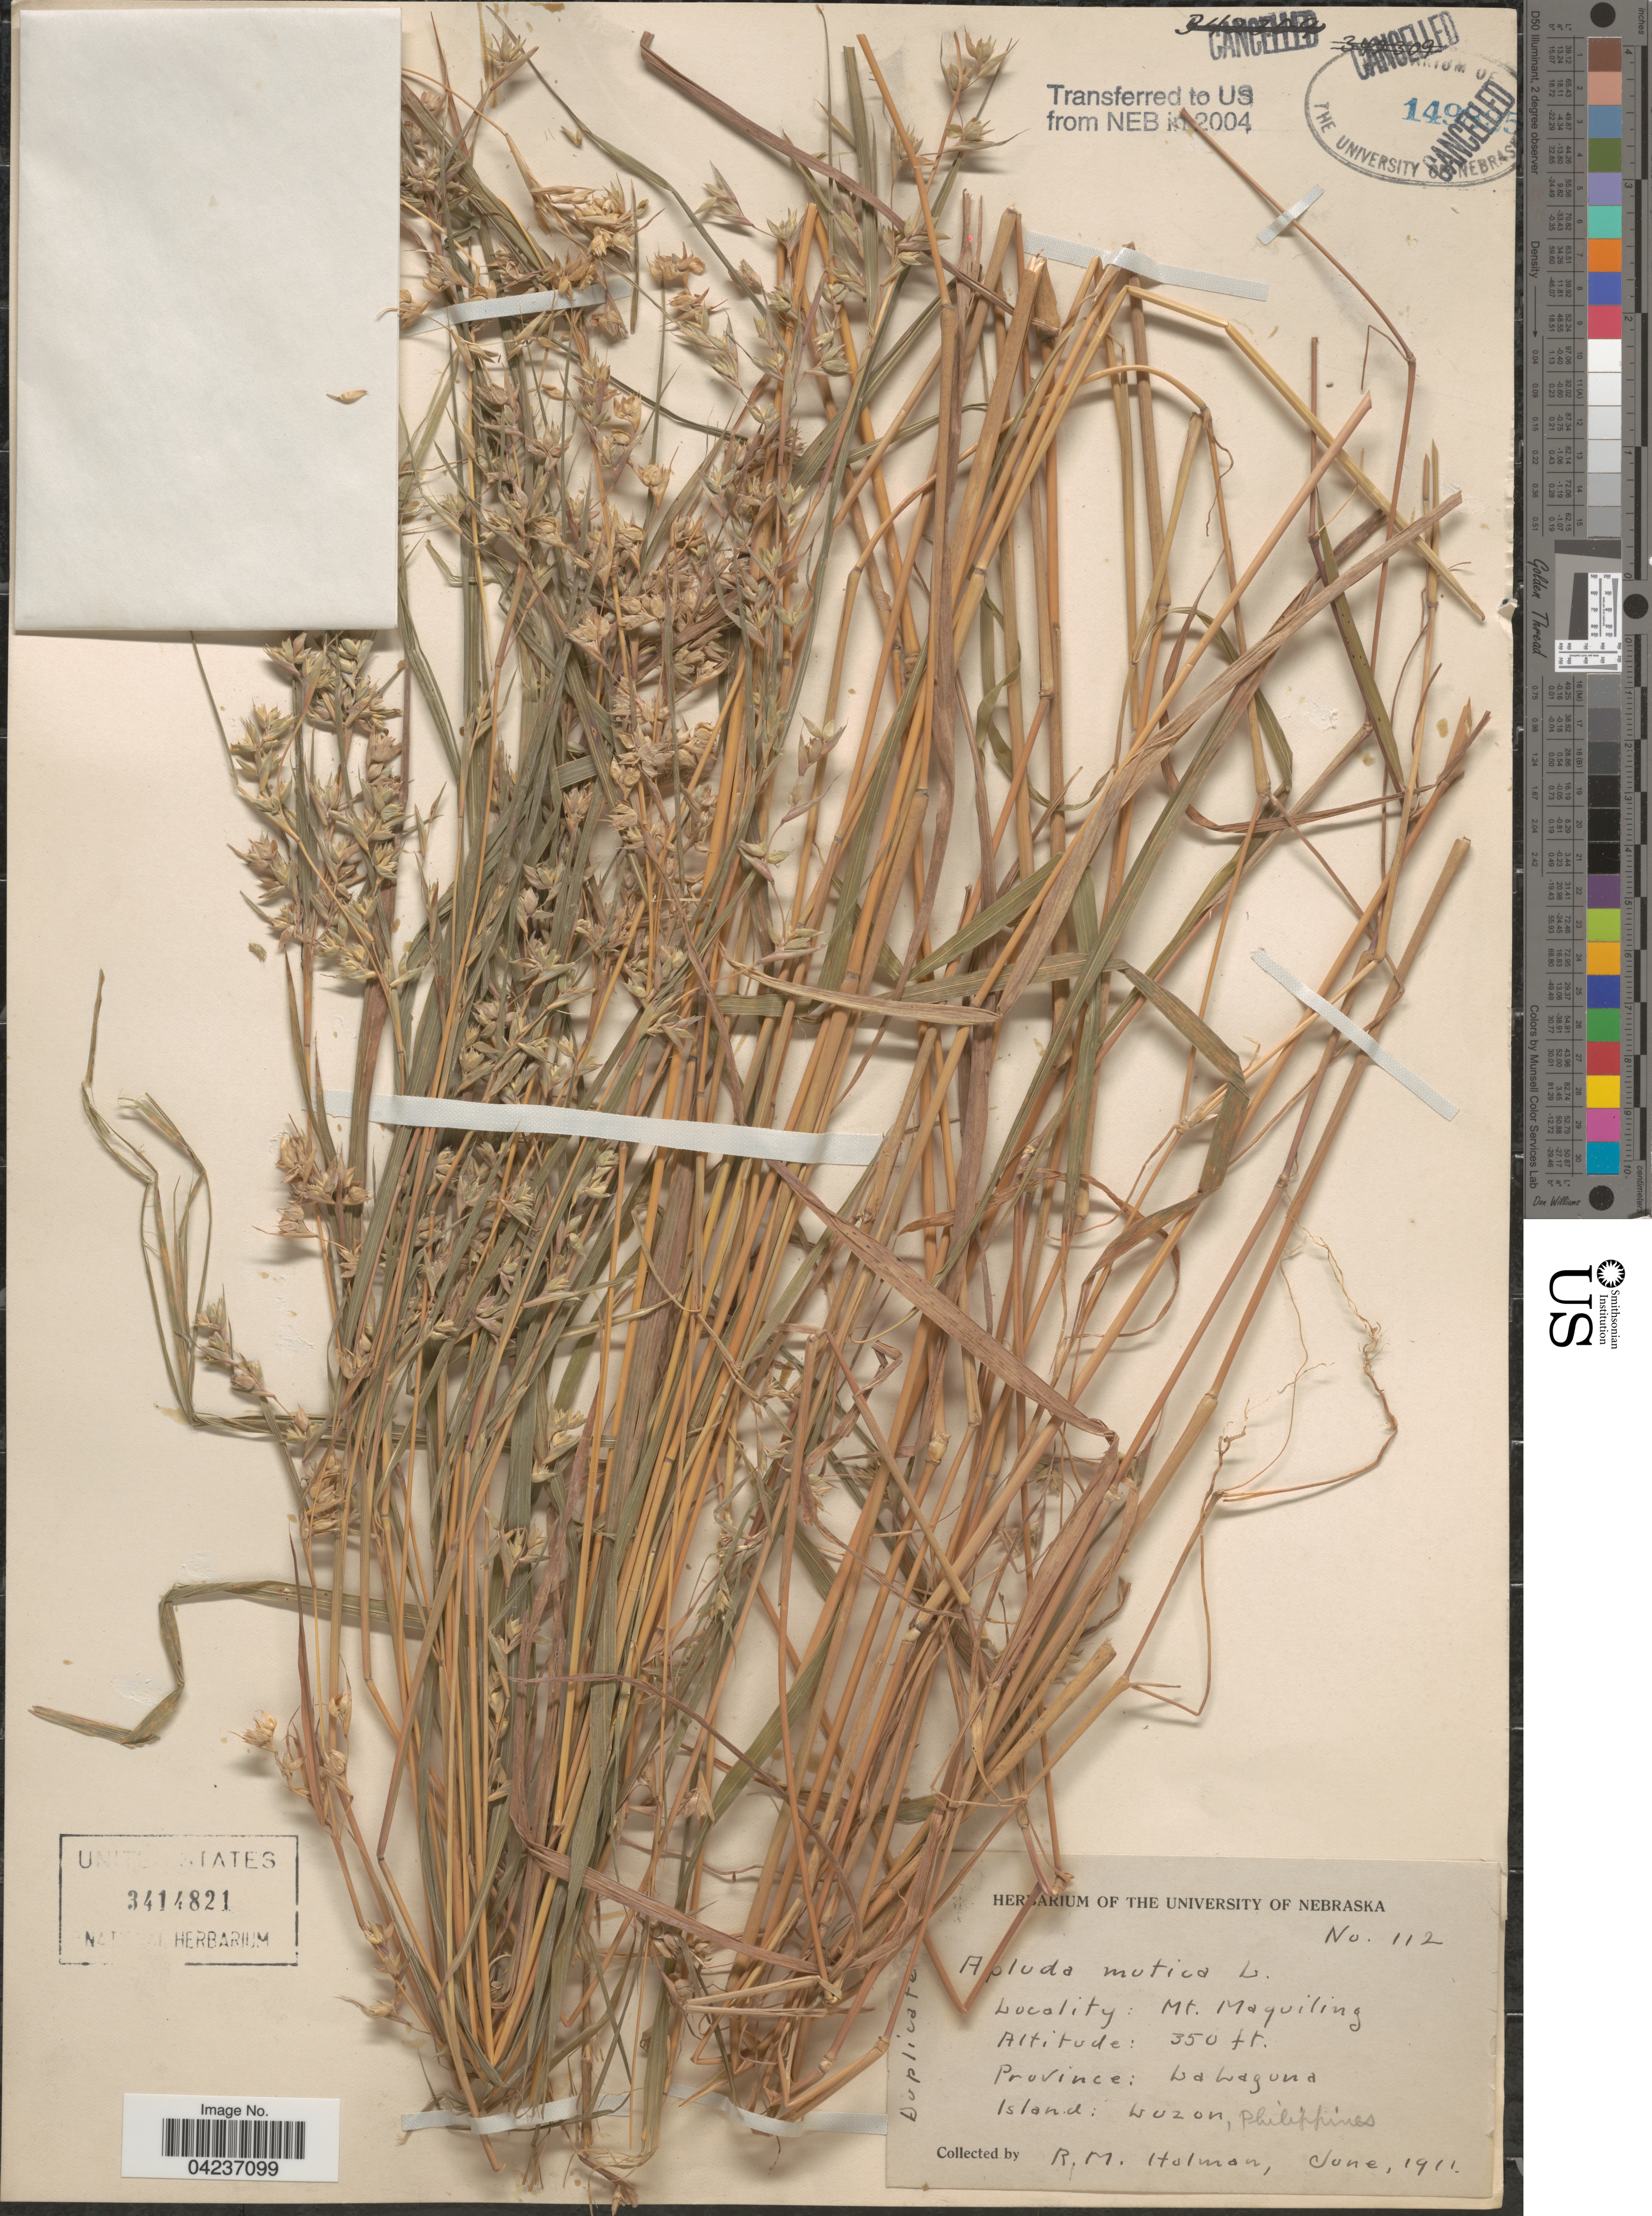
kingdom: Plantae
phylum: Tracheophyta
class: Liliopsida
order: Poales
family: Poaceae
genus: Apluda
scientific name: Apluda mutica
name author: L.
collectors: R. Holman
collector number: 112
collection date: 1911-06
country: Philippines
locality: Mt. Maquiling. Province: La Laguna. Island: Luzon.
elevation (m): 107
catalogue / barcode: US 3414821